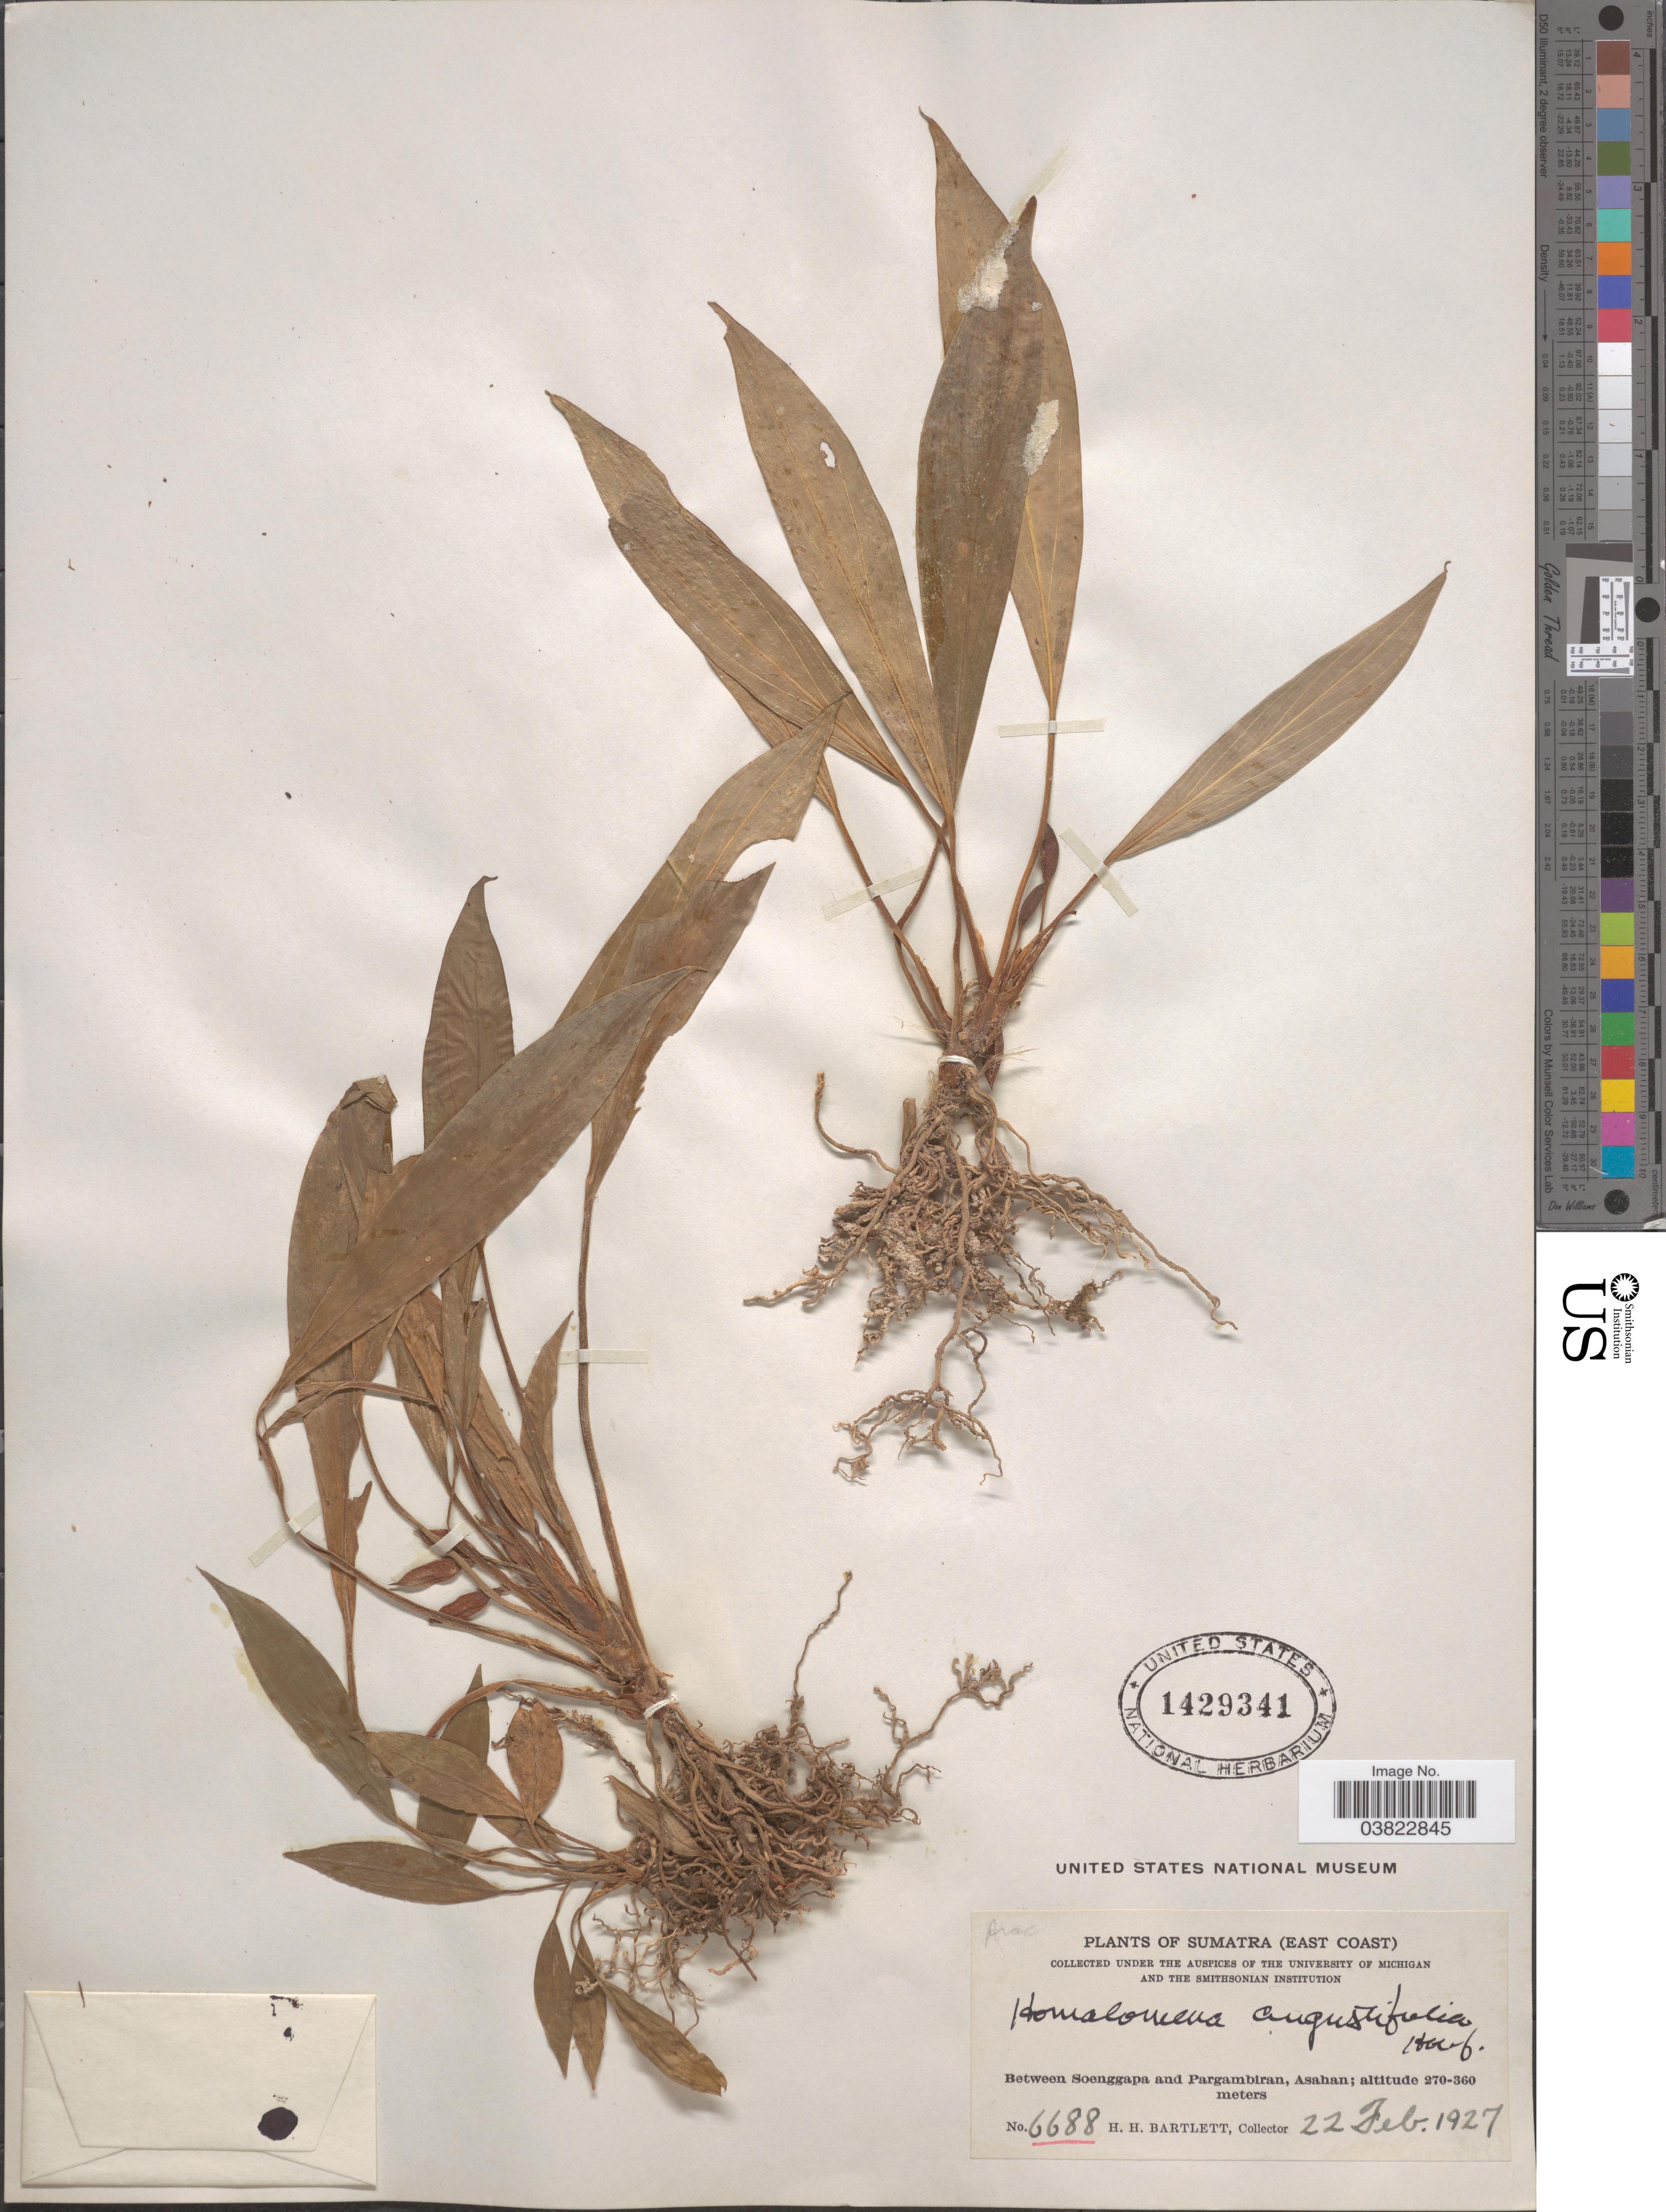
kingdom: Plantae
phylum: Tracheophyta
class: Liliopsida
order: Alismatales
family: Araceae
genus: Homalomena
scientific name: Homalomena angustifolia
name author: (Jack) Hook. f.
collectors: H. H. Bartlett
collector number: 6688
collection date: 1927-02-22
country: Indonesia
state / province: Sumatra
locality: (East Coast). Between Soenggapa and Pargambiran, Asahan.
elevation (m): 270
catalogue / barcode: US 1429341